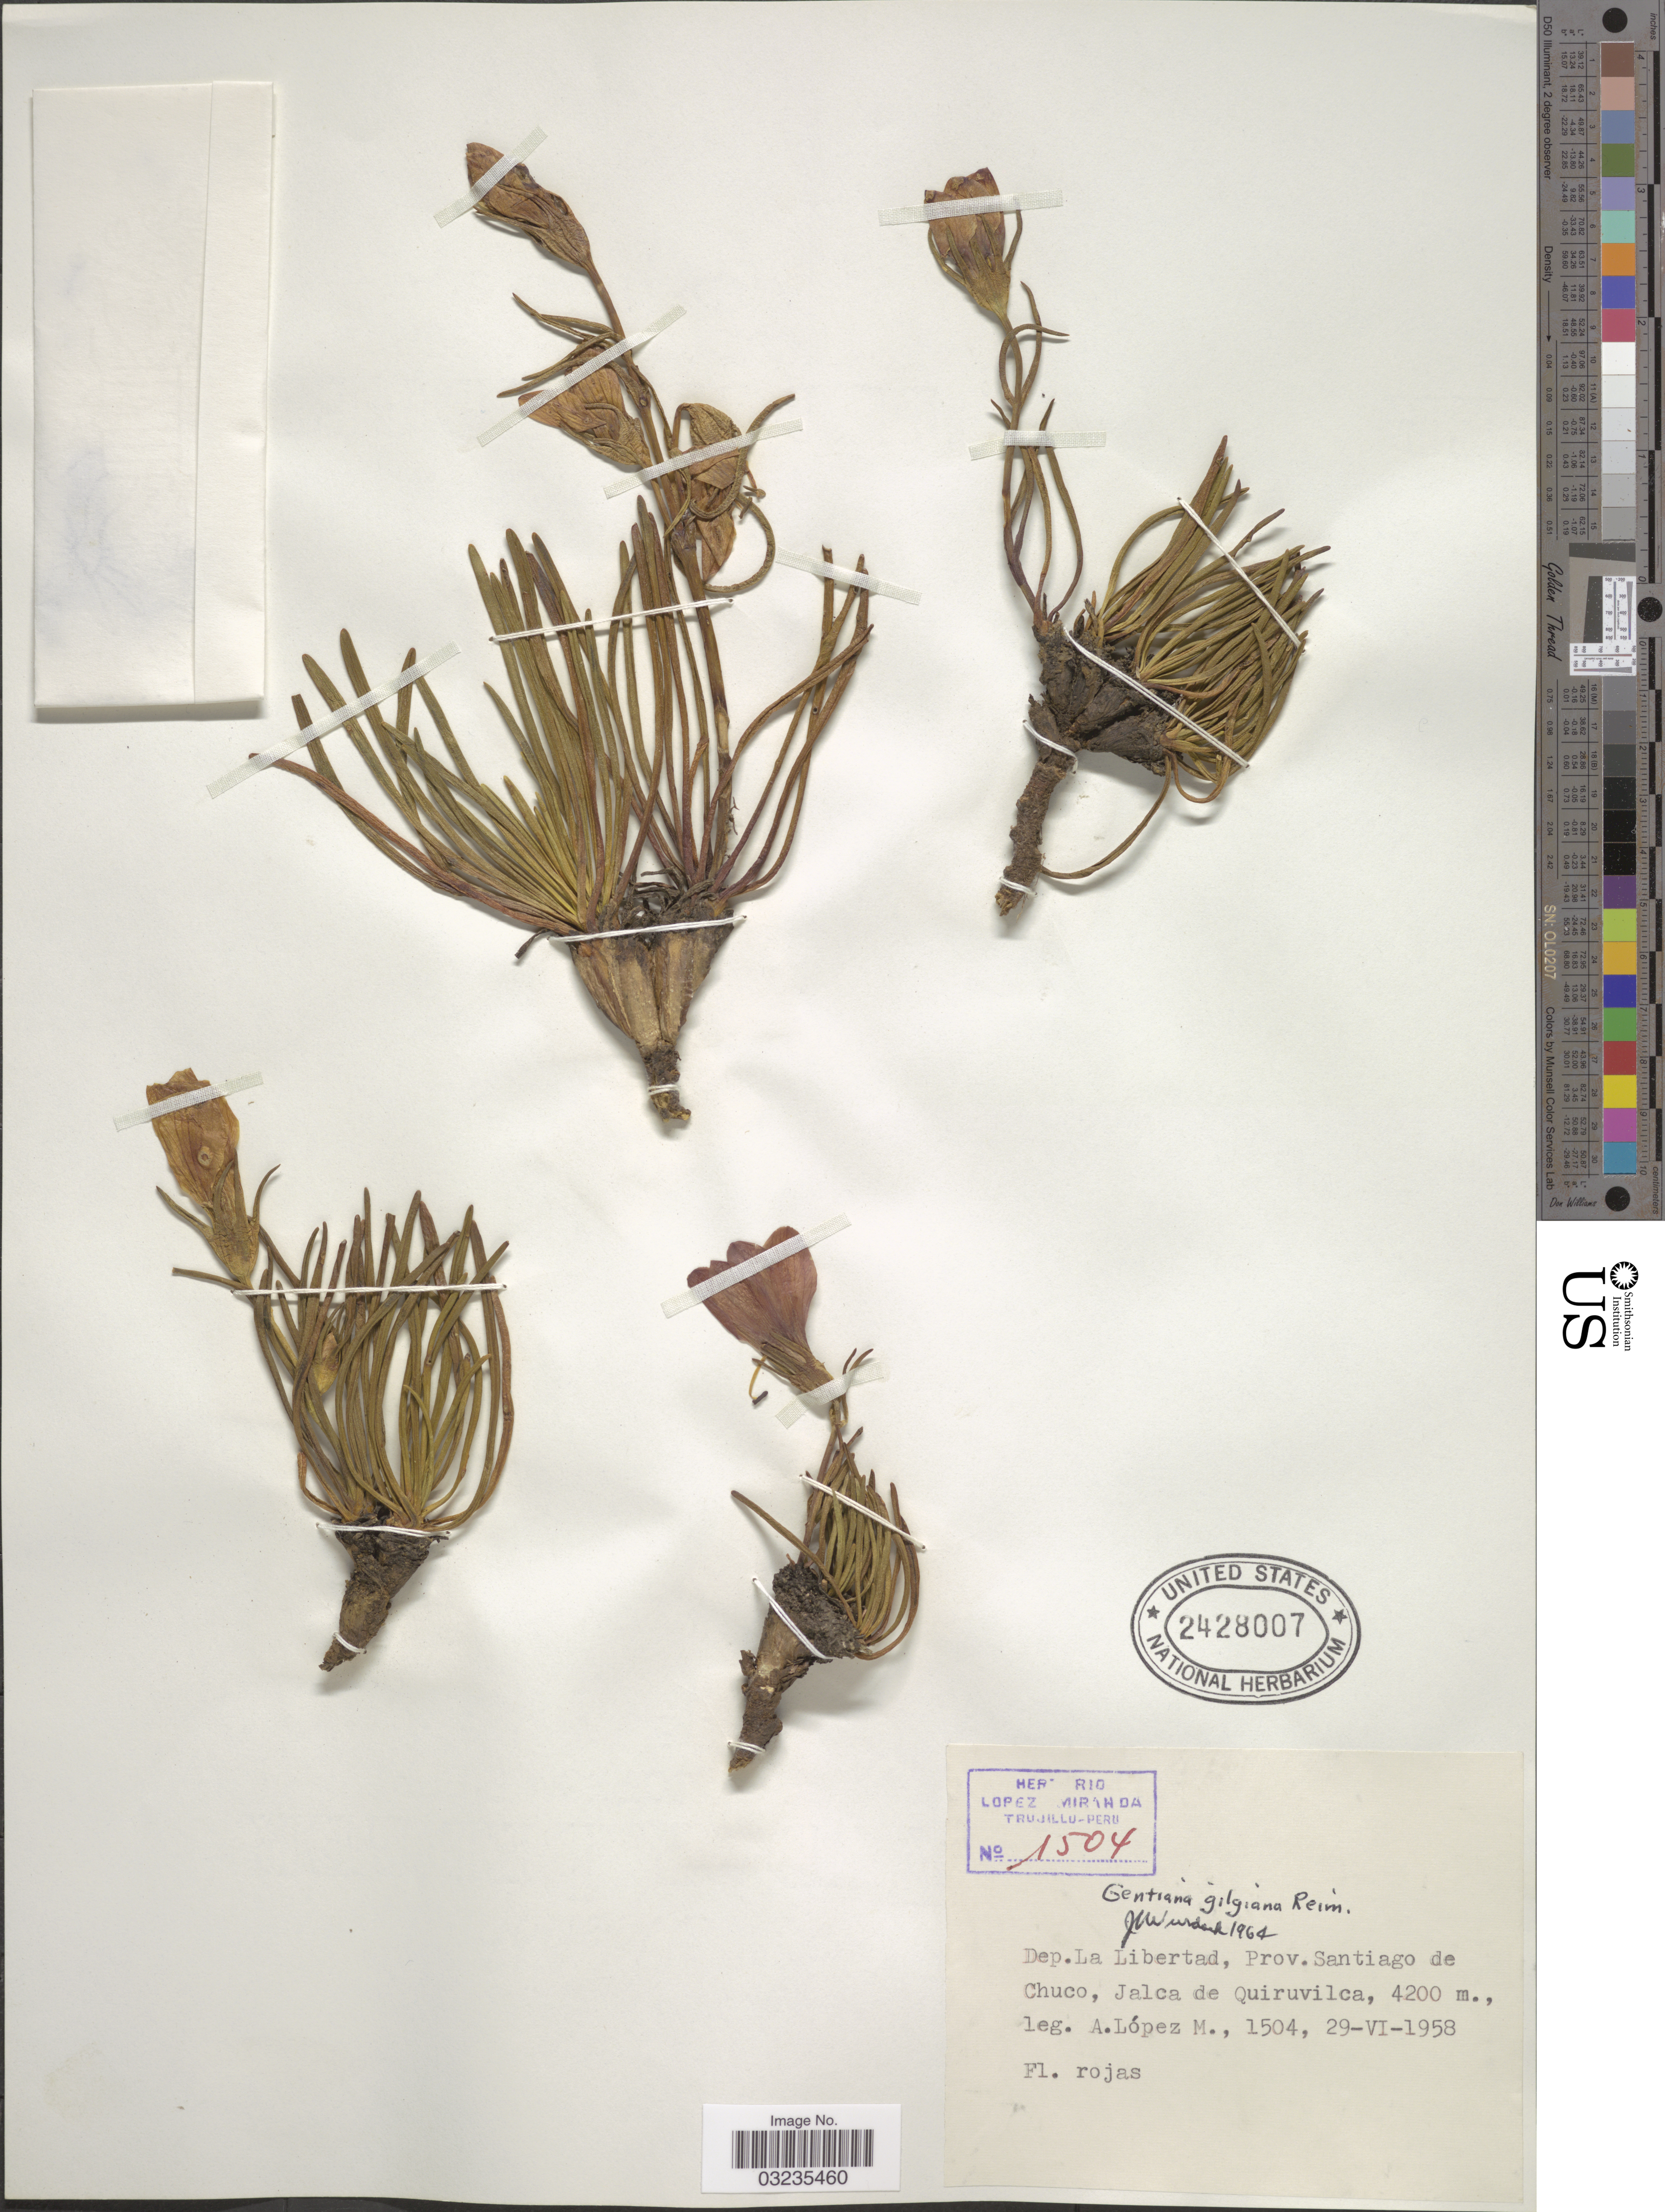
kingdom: Plantae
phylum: Tracheophyta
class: Magnoliopsida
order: Gentianales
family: Gentianaceae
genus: Gentiana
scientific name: Gentiana gilgiana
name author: Reimers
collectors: A. López M.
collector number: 1504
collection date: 1958-06-29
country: Peru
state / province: La Libertad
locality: Dep. La Libertad, Prov. Santiago de Chuco, Jalca de Quiruvilca.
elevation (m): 4200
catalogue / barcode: US 2428007